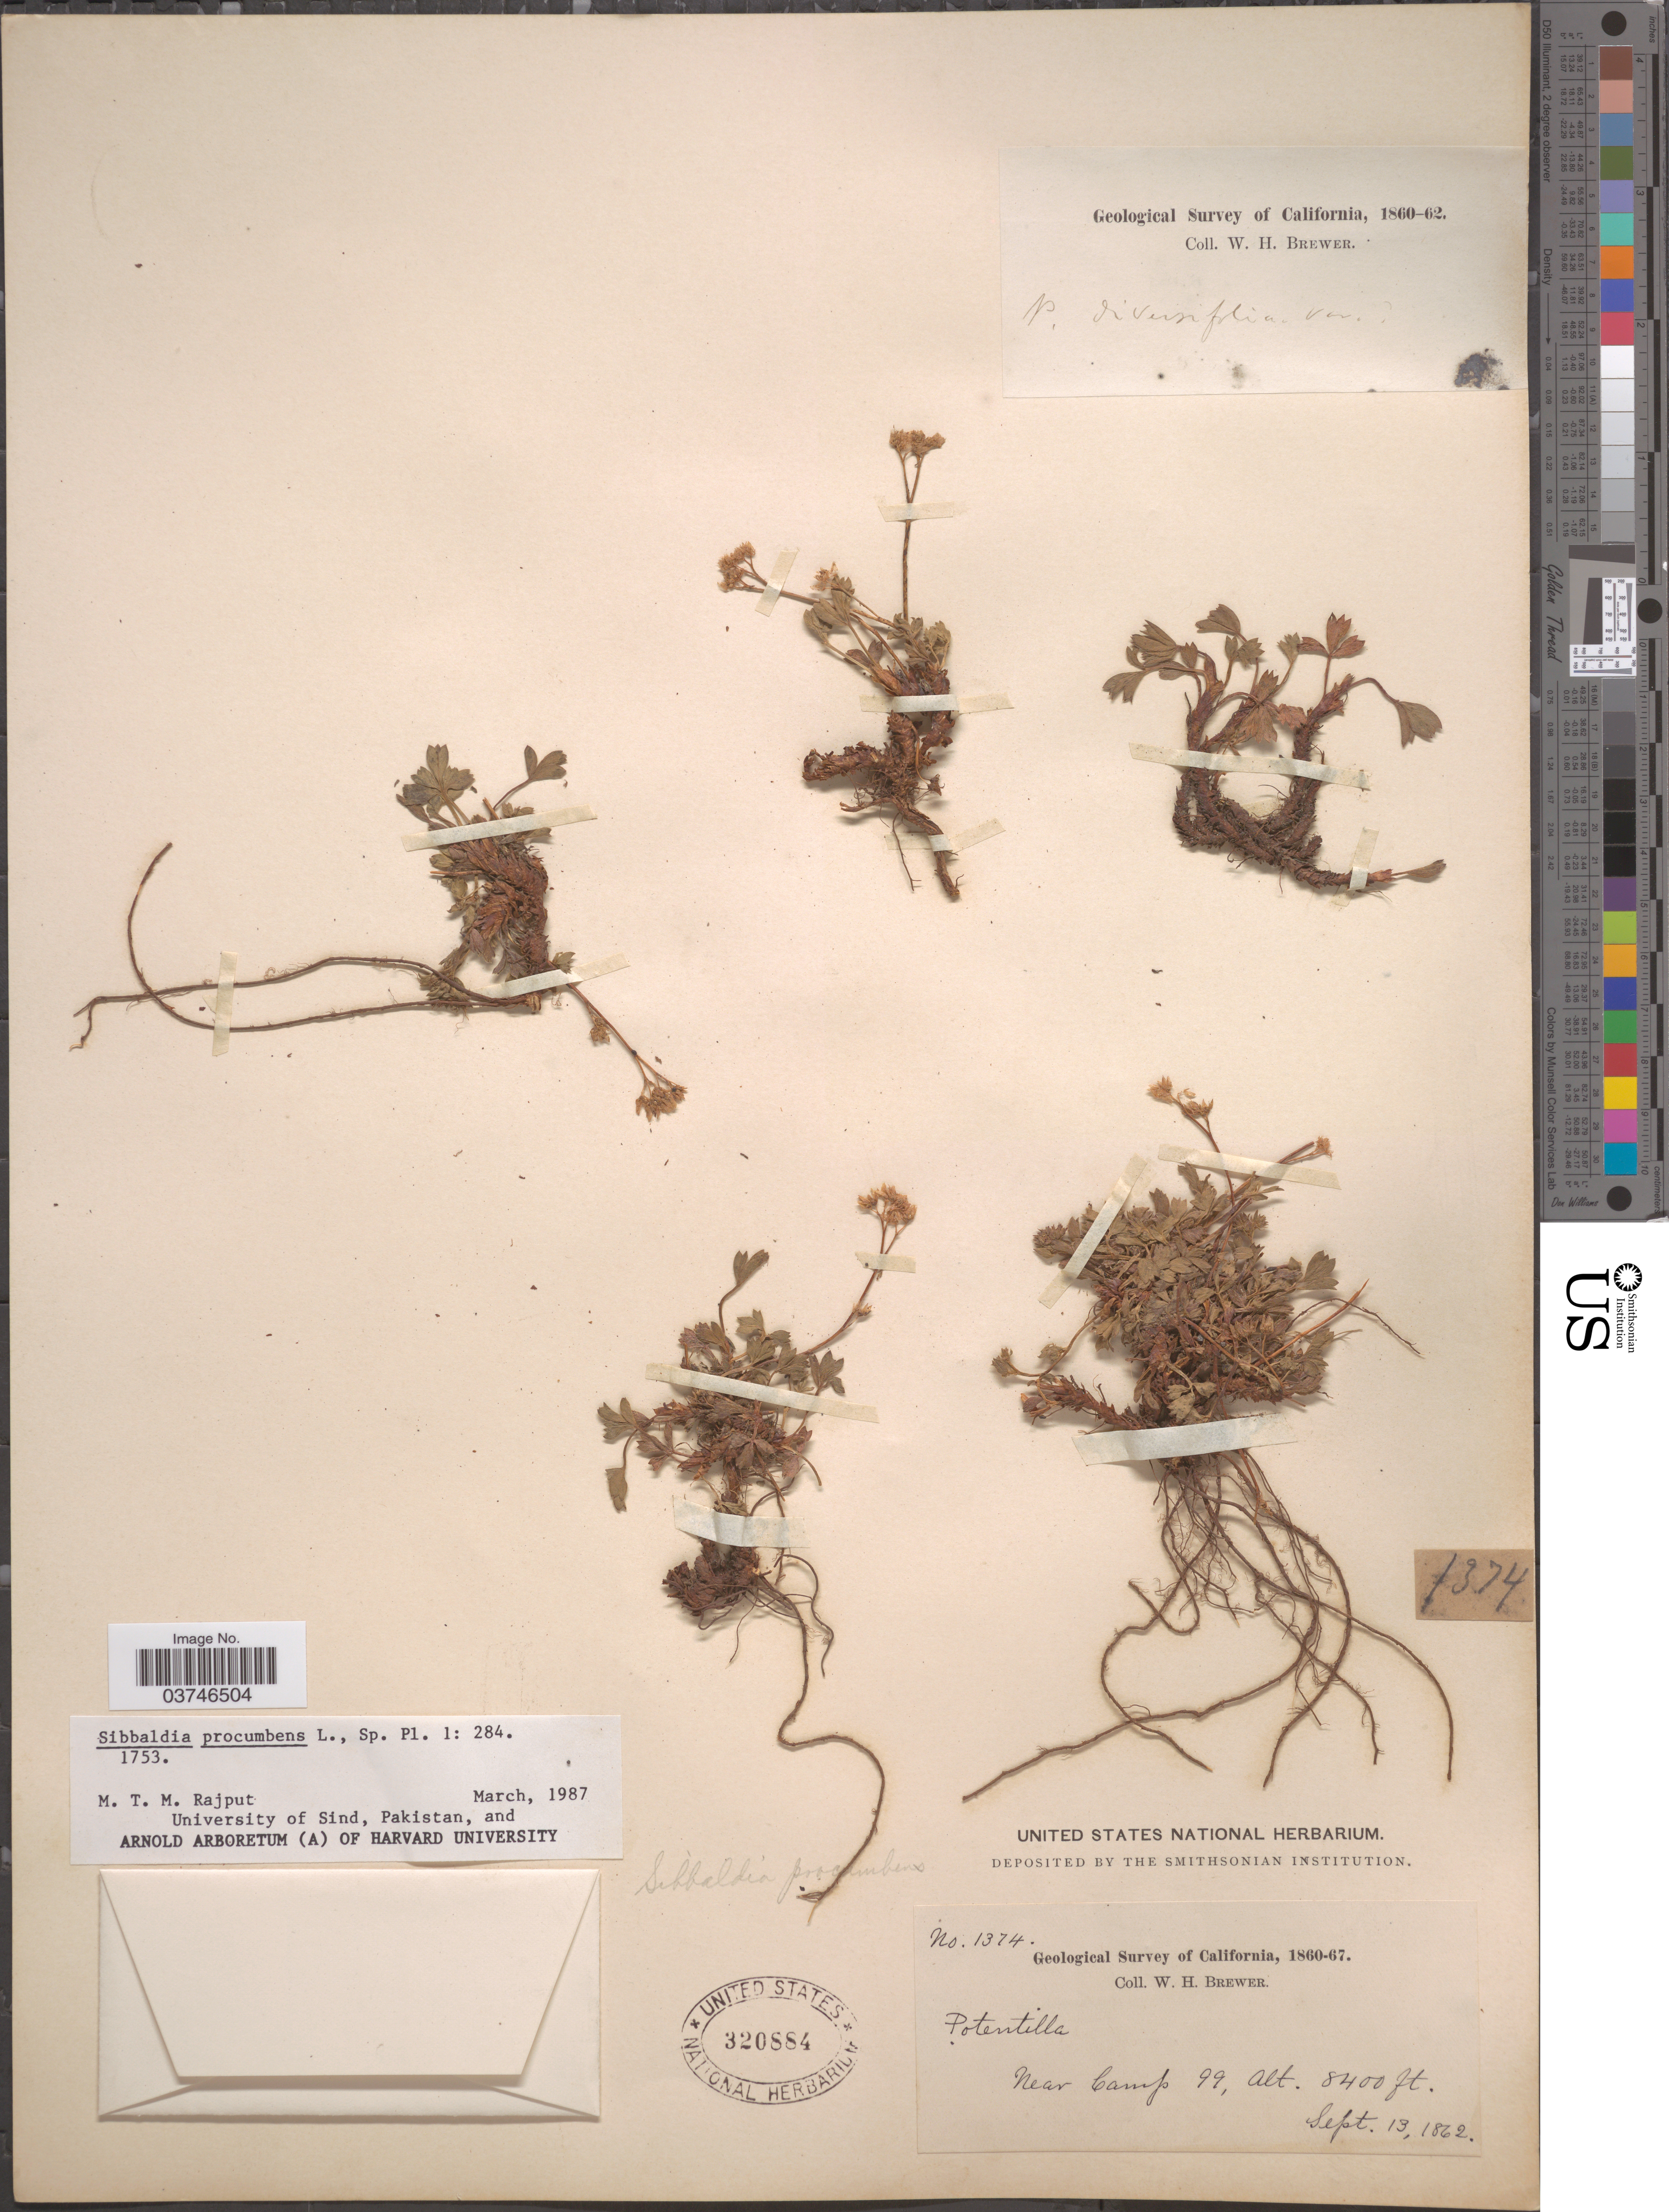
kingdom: Plantae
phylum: Tracheophyta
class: Magnoliopsida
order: Rosales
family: Rosaceae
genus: Sibbaldia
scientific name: Sibbaldia procumbens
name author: L.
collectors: W. H. Brewer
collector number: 1374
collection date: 1862-09-13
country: United States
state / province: California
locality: Near Camp 99.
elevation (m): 2560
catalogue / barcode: US 320884